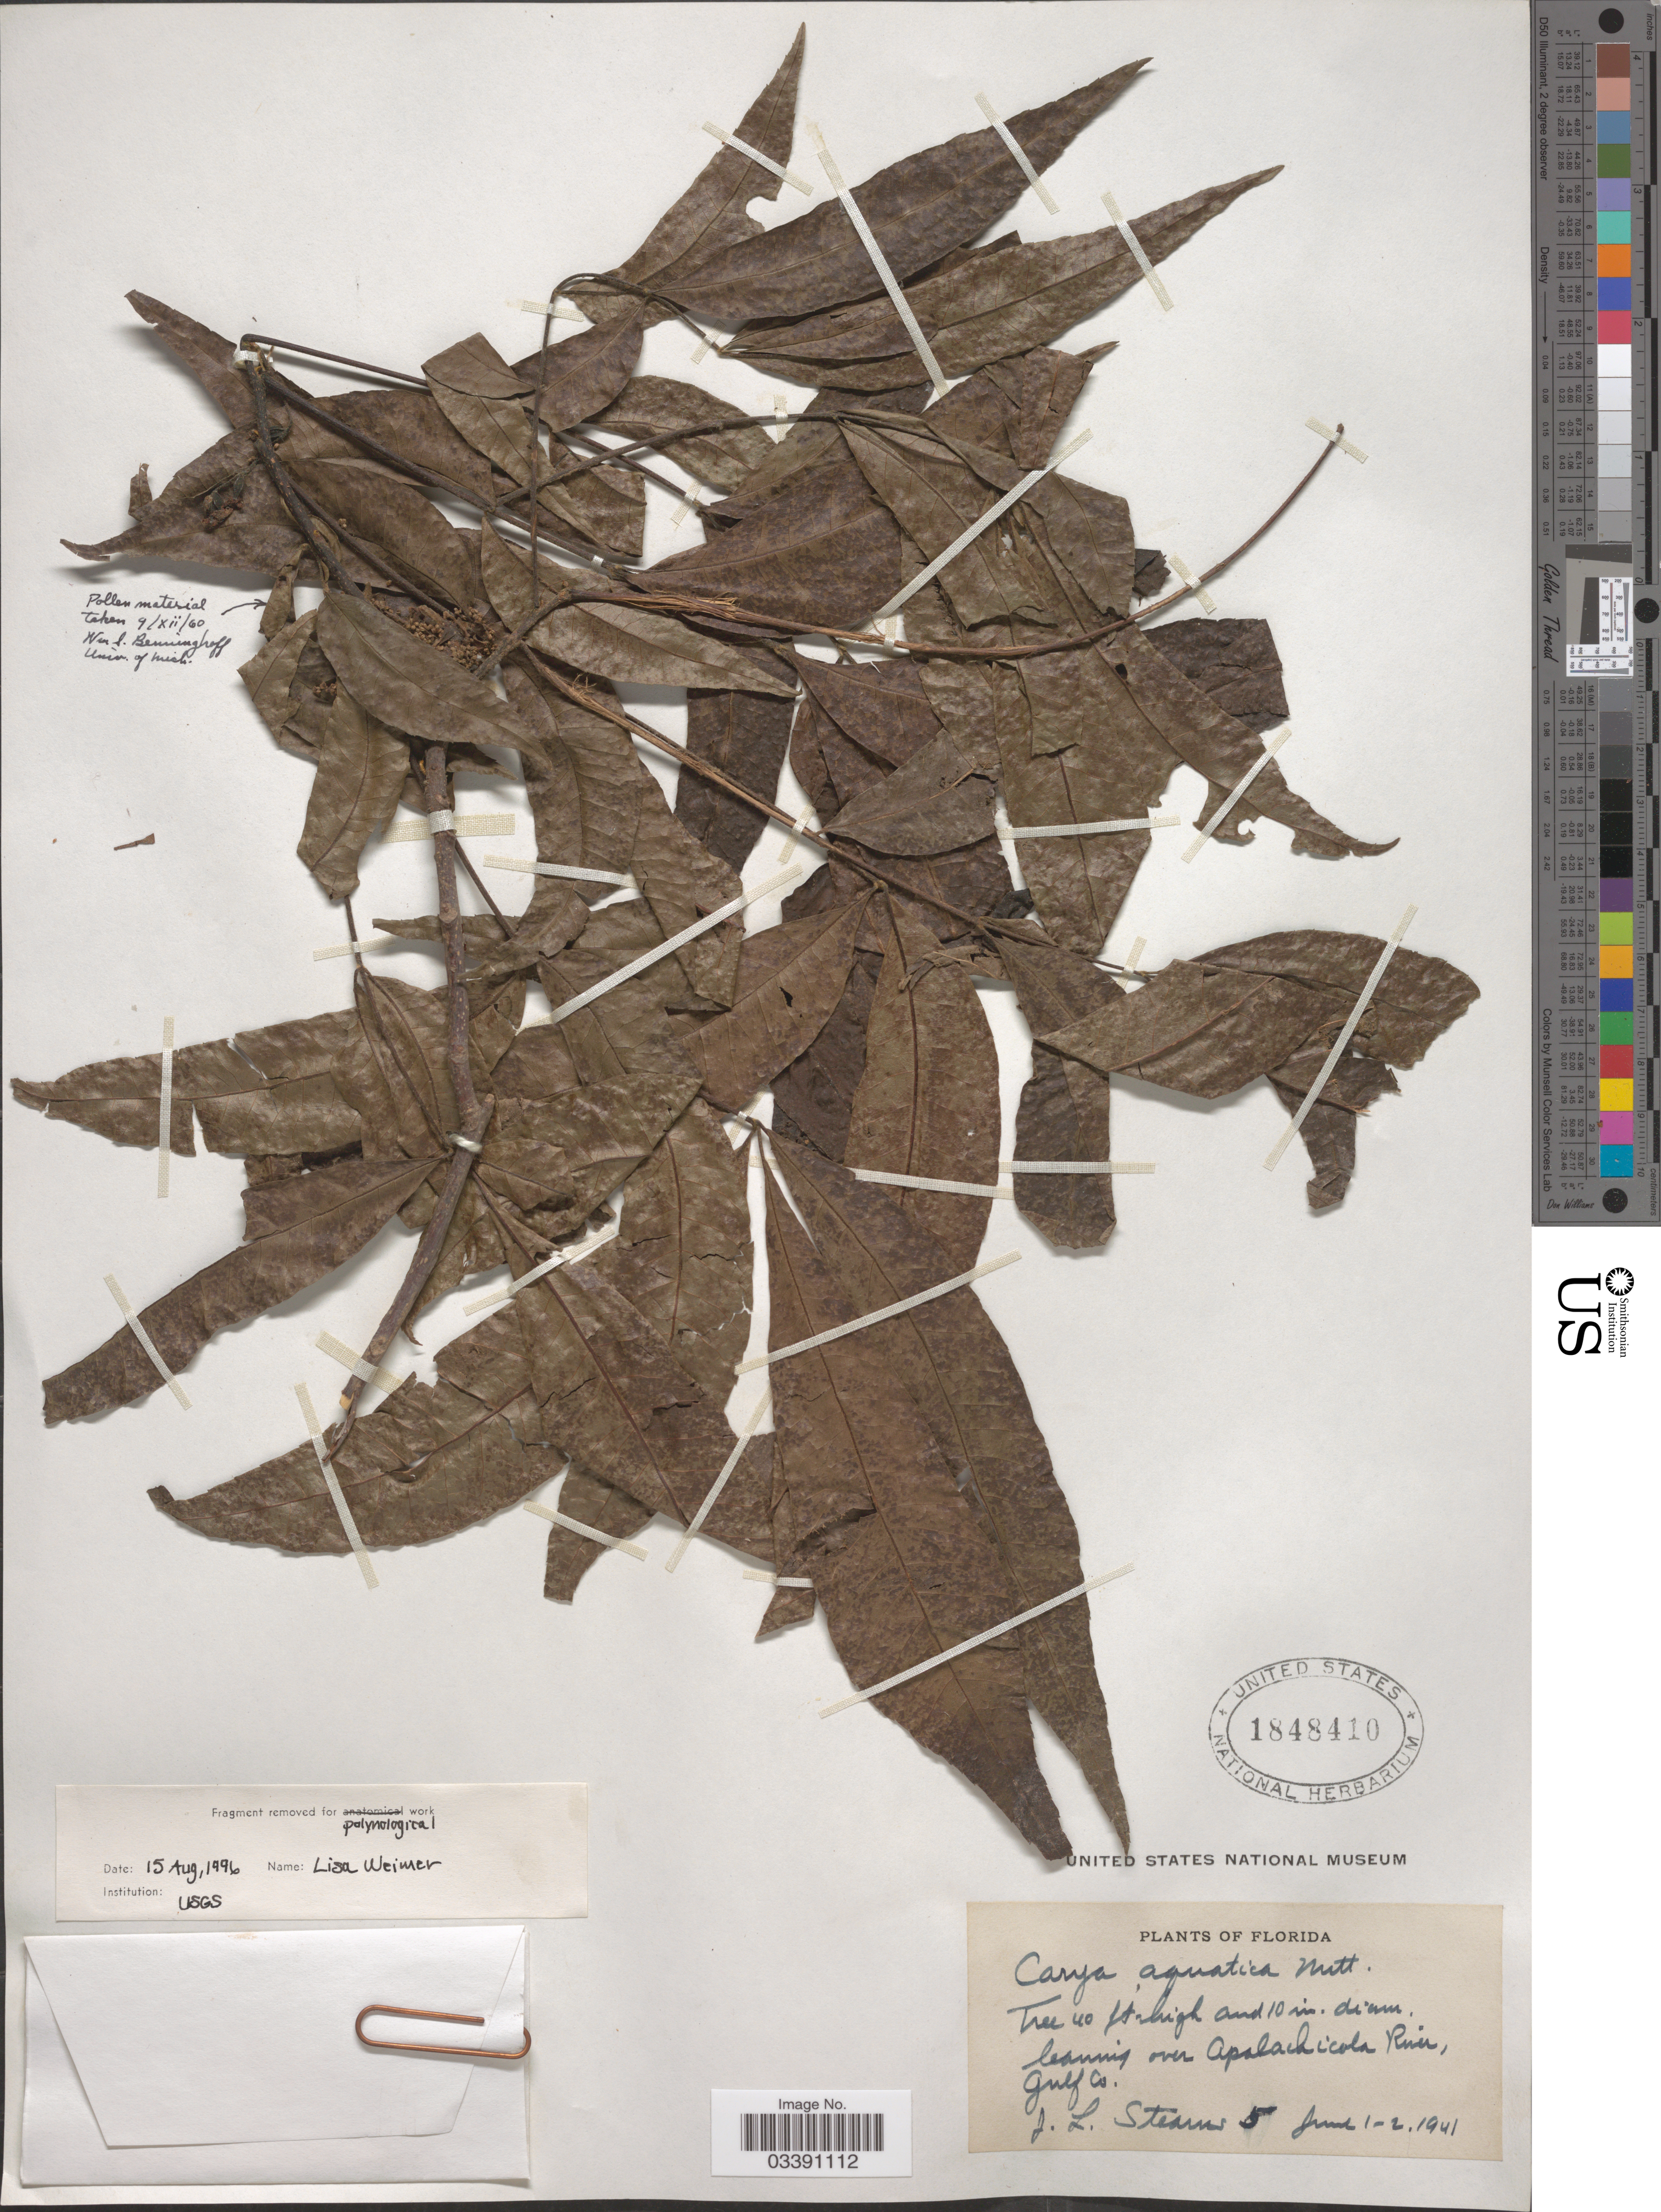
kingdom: Plantae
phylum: Tracheophyta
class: Magnoliopsida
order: Fagales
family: Juglandaceae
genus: Carya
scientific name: Carya aquatica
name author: (F. Michx.) Nutt.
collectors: J. Stearns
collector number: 5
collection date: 1941-06-01/1941-06-02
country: United States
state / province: Florida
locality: Leaning over Apalachicola River, Gulf Co.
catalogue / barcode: US 1848410